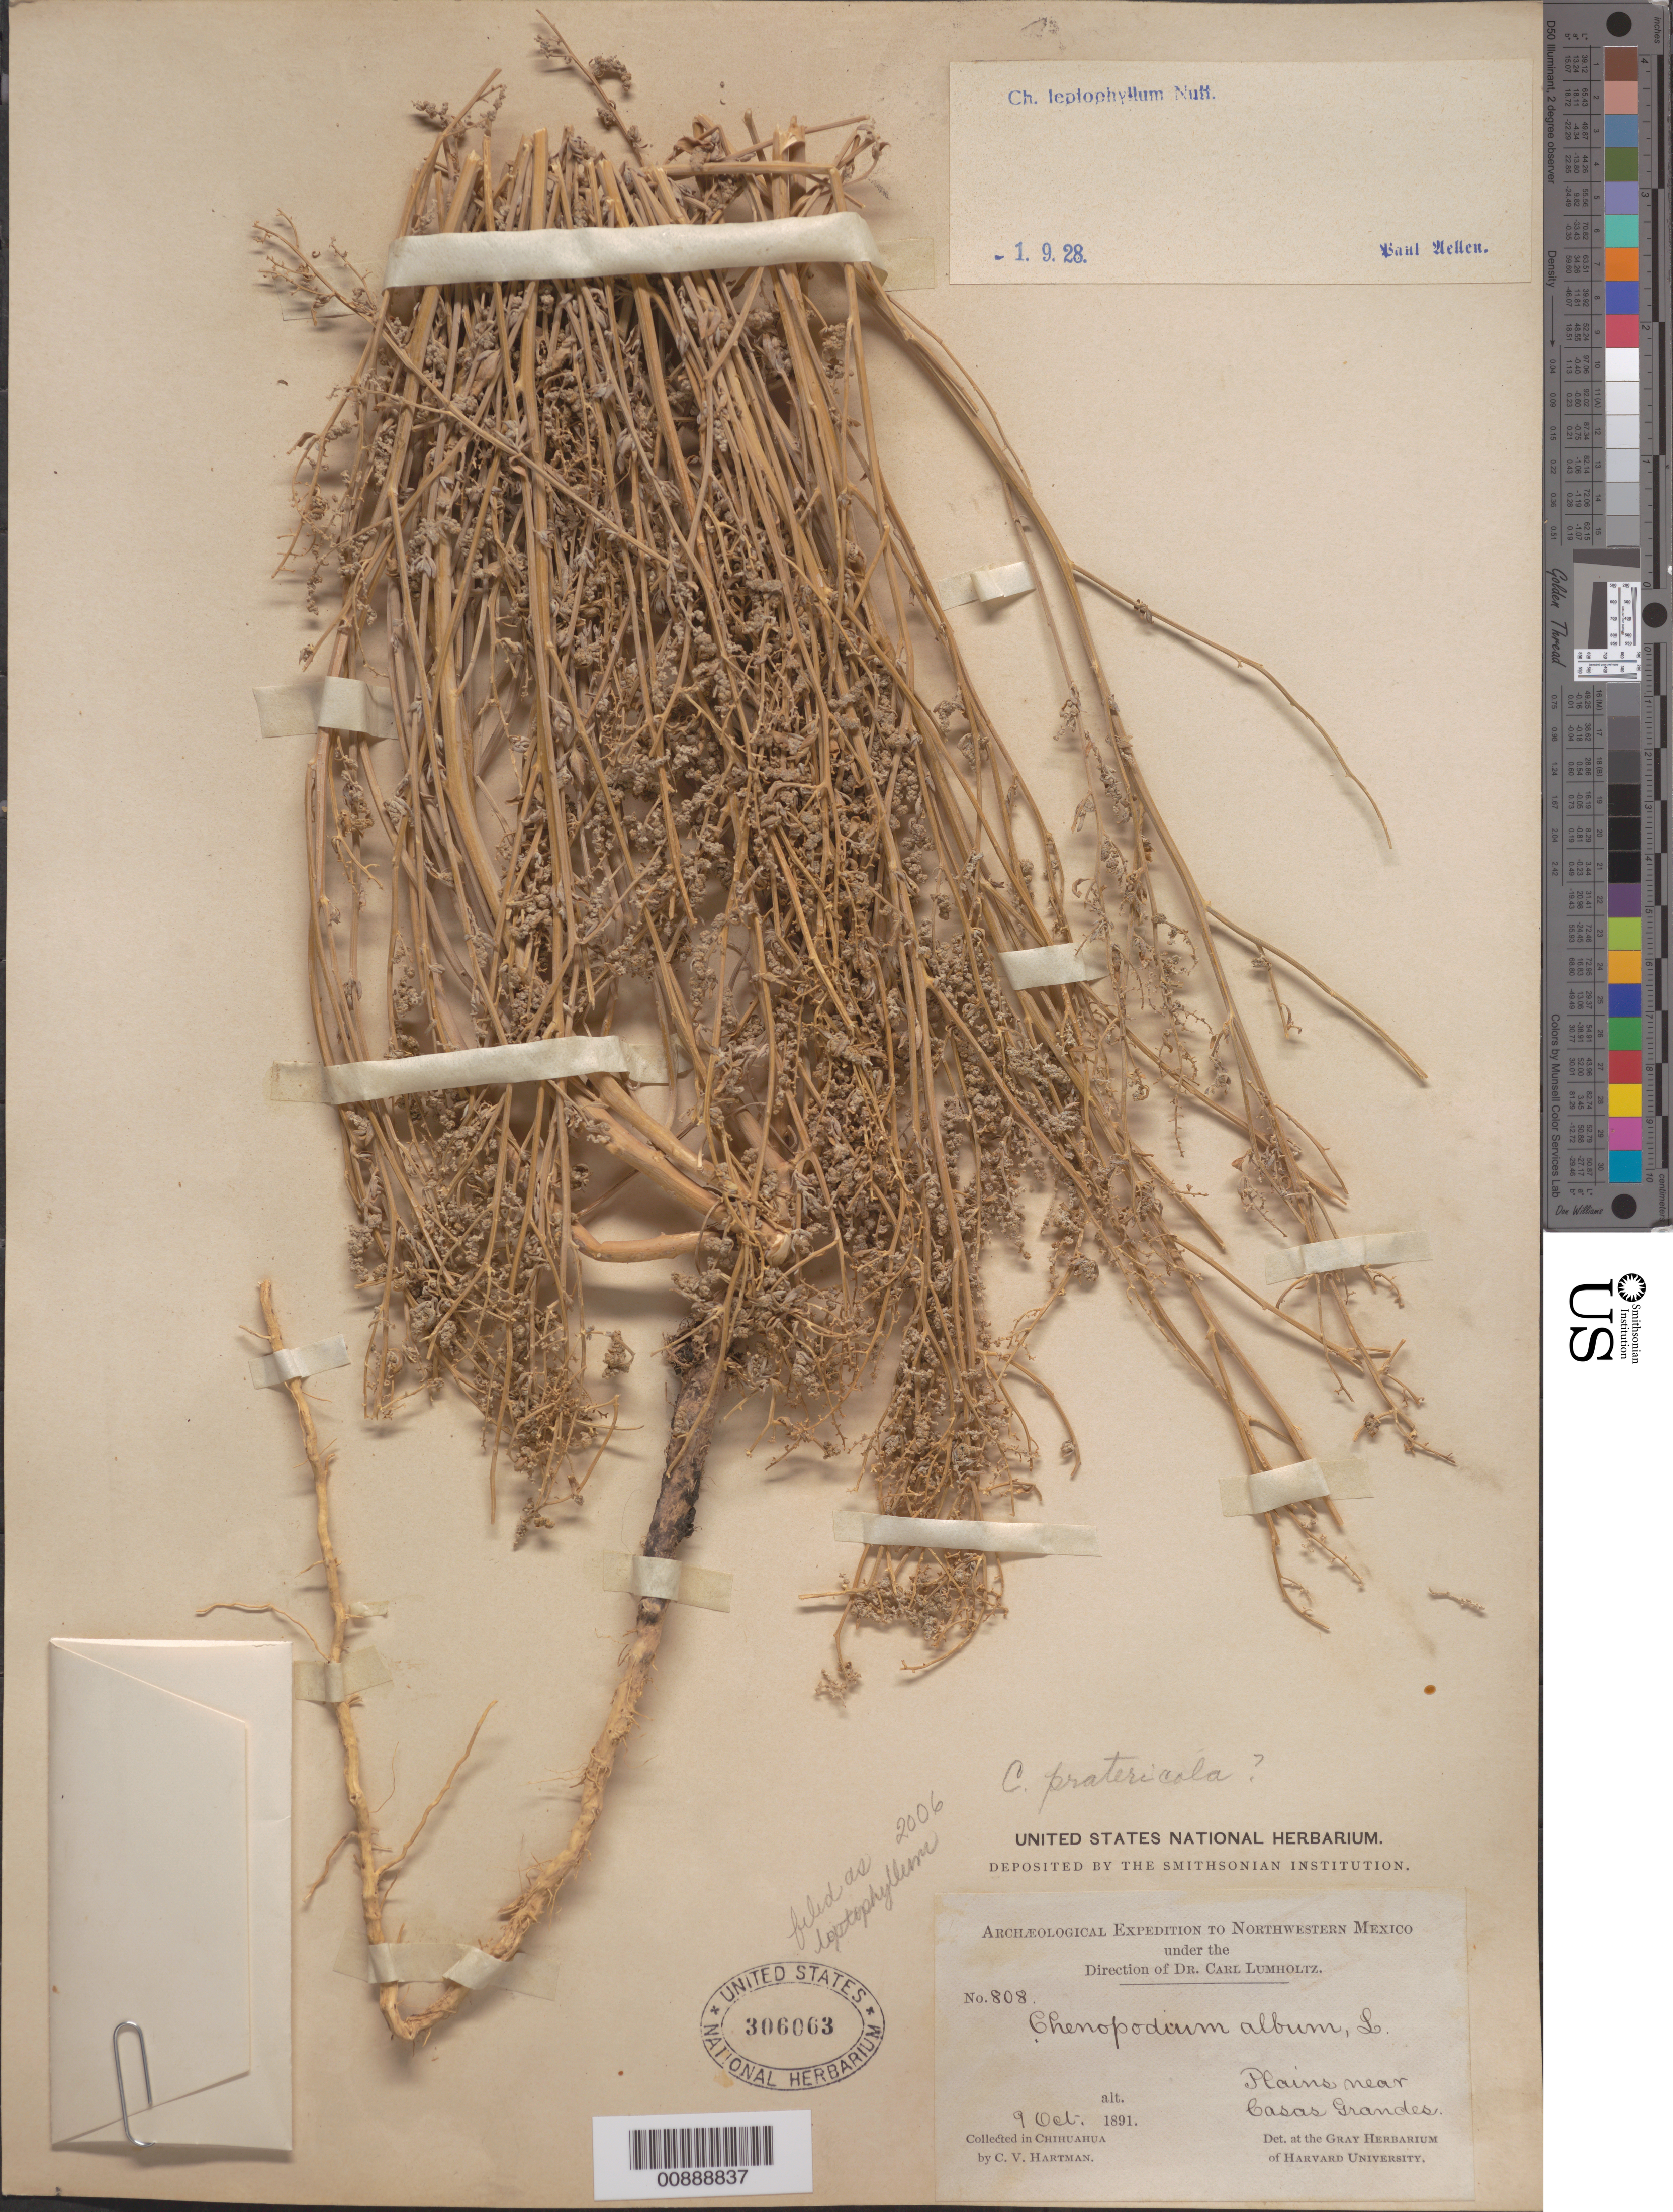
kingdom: Plantae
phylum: Tracheophyta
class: Magnoliopsida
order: Caryophyllales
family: Amaranthaceae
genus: Chenopodium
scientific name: Chenopodium leptophyllum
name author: (Moq.) Nutt. ex S. Watson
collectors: C. V. Hartman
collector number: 808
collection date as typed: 09 Oct 1891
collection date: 1891-10-09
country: Mexico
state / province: Chihuahua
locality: Near Casas Grandes, Chihuahua.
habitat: Plains.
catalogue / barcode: US 306063